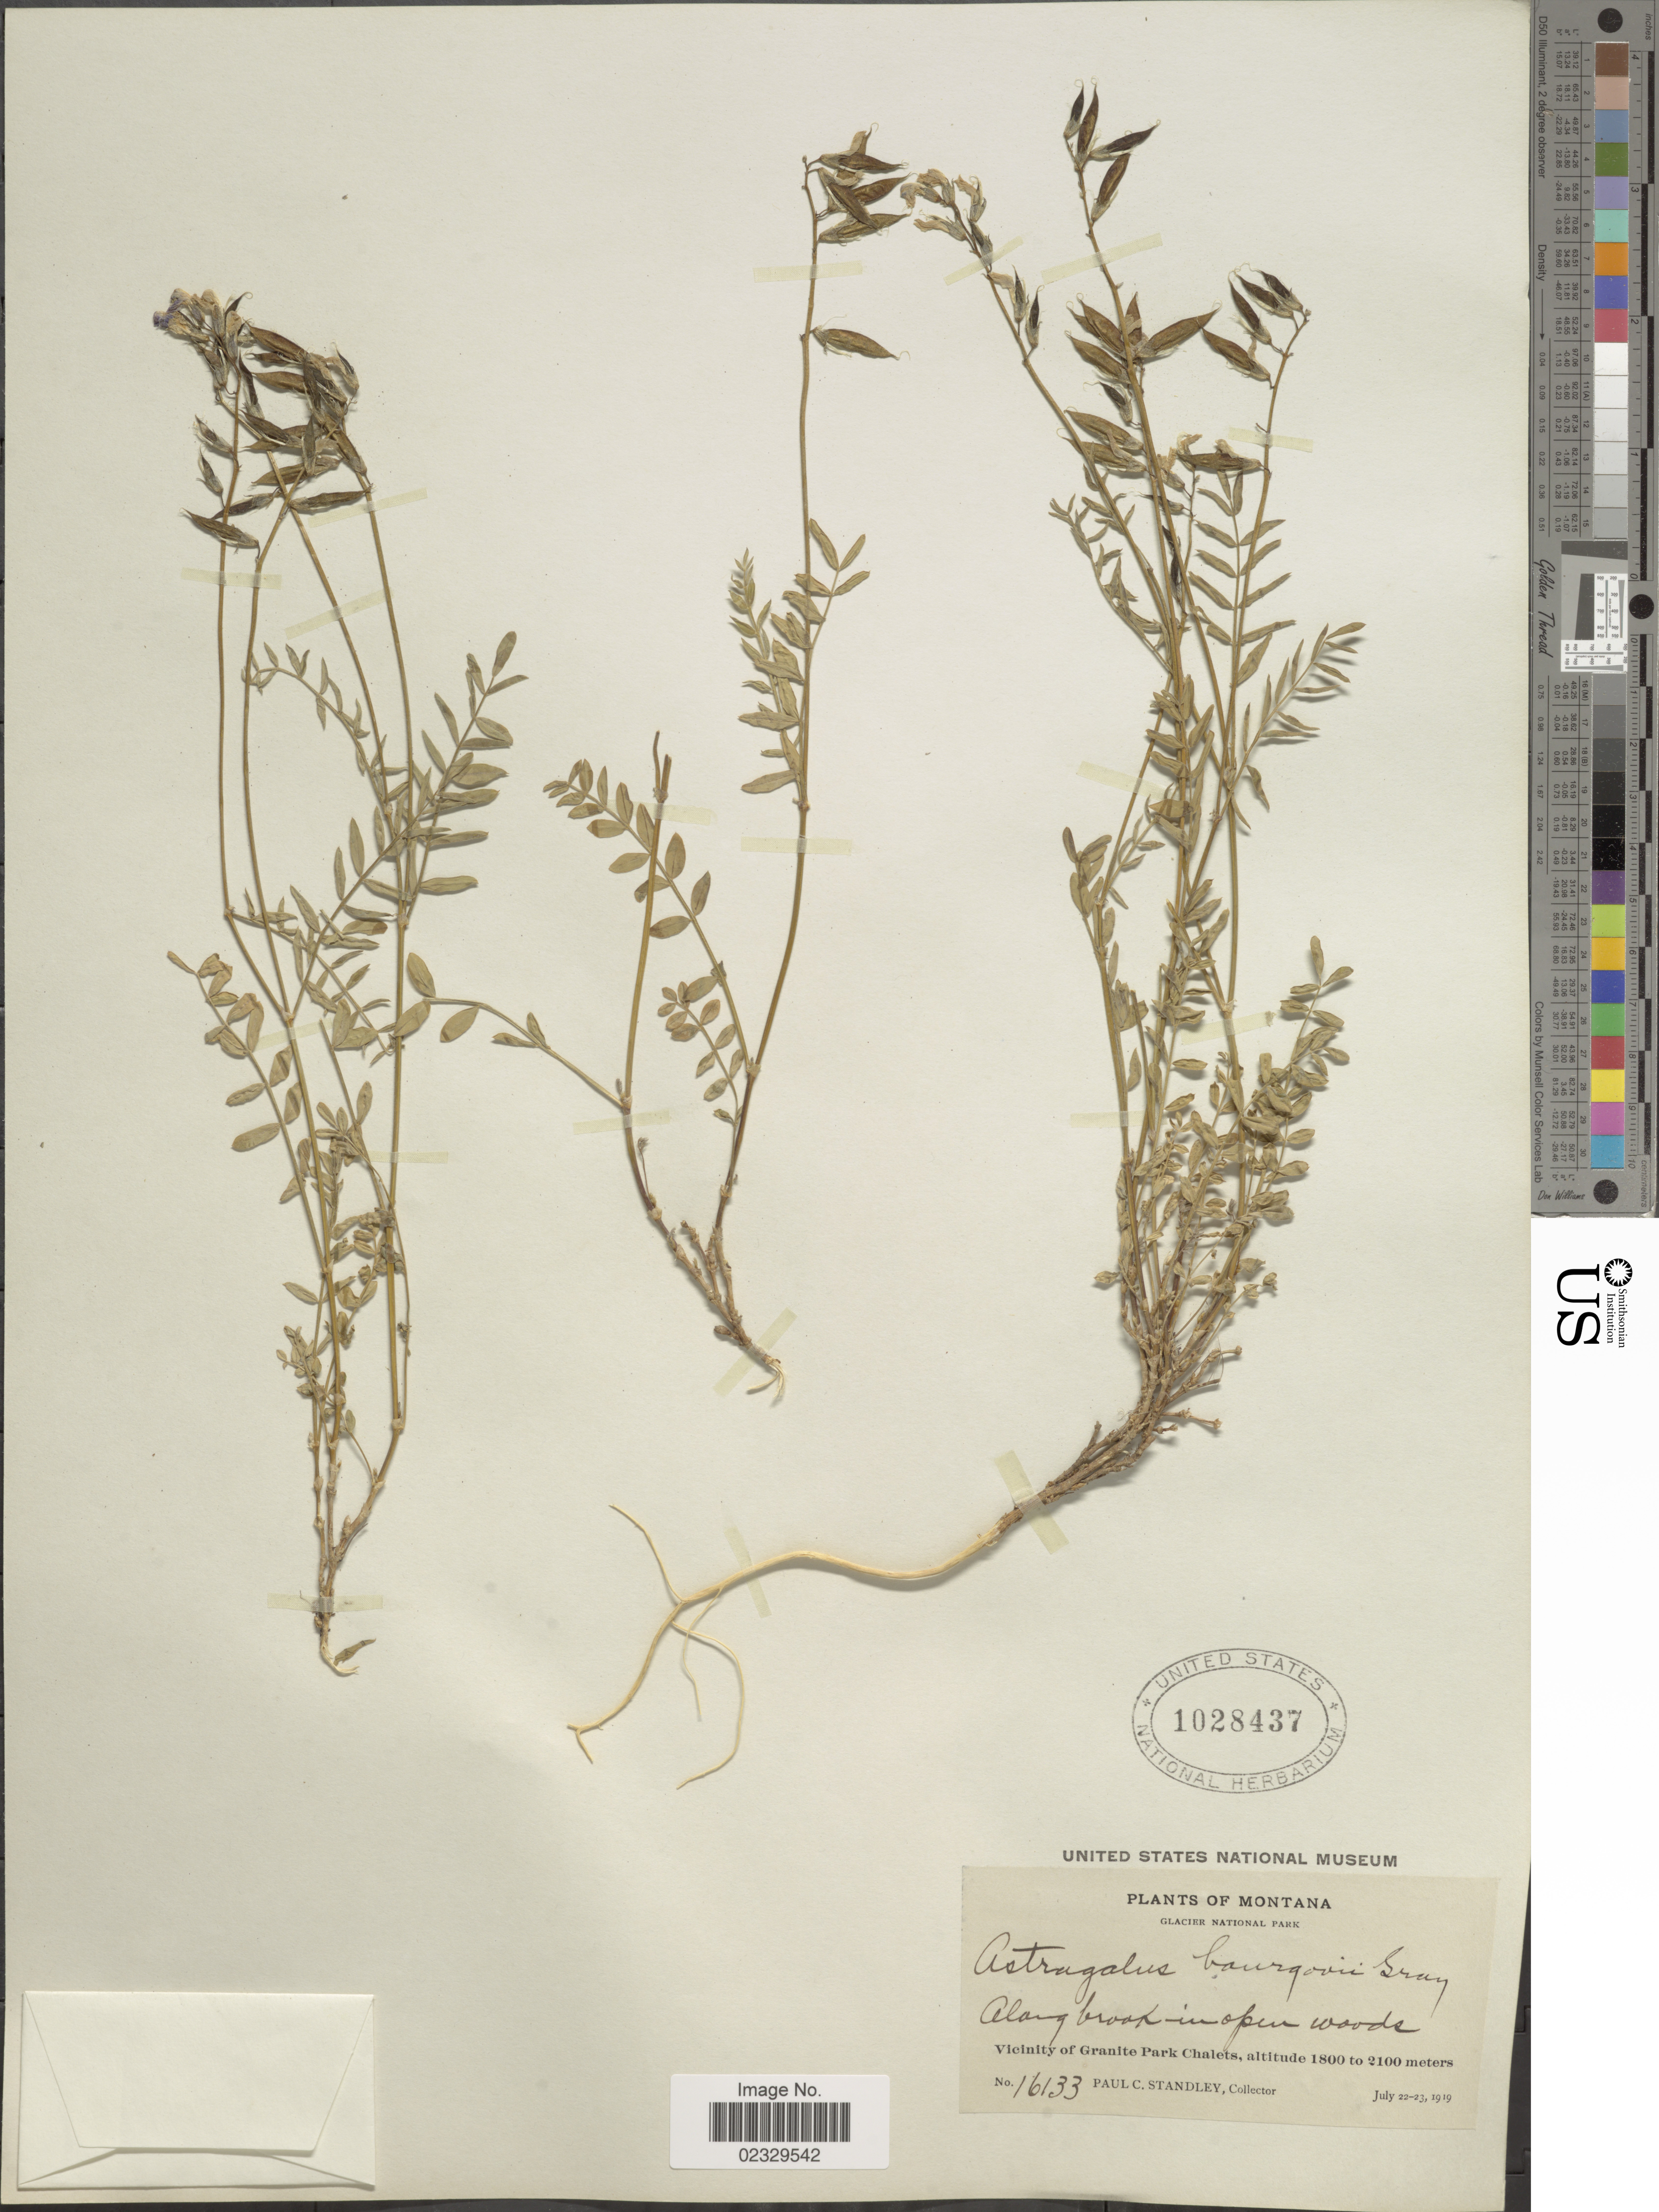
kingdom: Plantae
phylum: Tracheophyta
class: Magnoliopsida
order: Fabales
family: Fabaceae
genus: Astragalus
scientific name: Astragalus bourgovii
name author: A. Gray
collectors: P. C. Standley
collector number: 16133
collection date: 1919-07-22/1919-07-23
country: United States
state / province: Montana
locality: Glacier National Park. Vicinity of Granite Park Chalets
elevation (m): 1800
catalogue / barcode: US 1028437